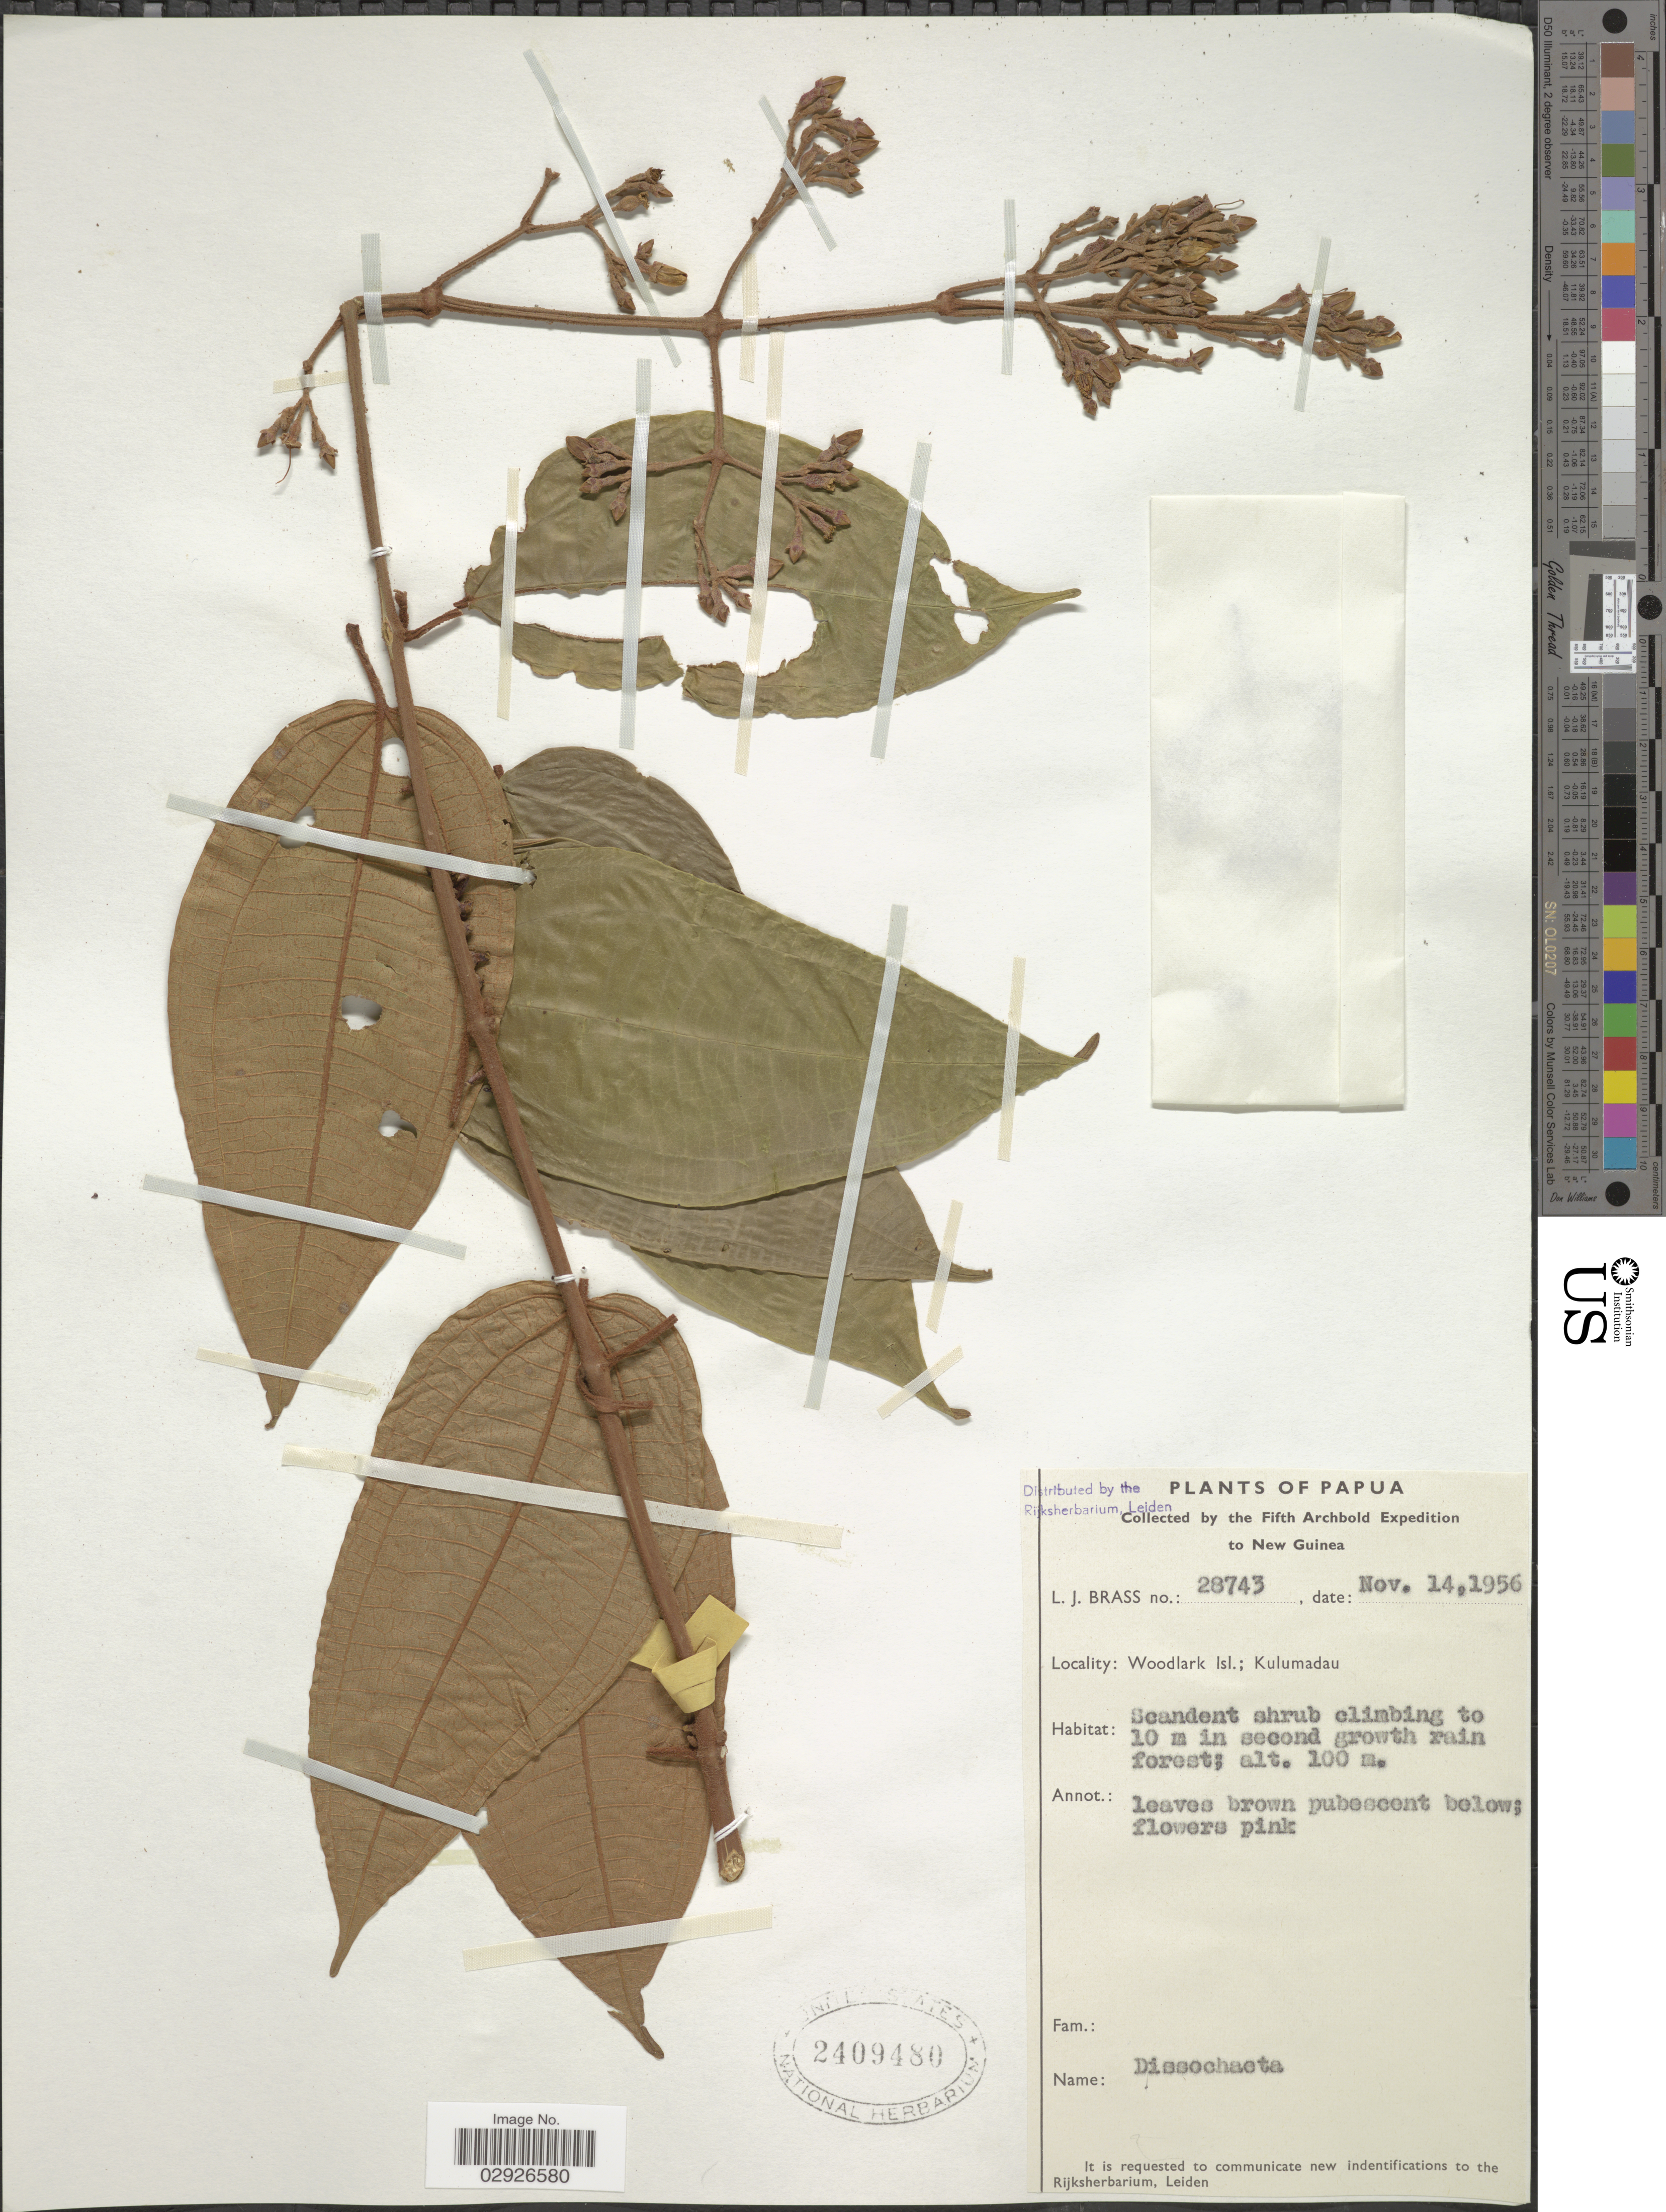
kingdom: Plantae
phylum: Tracheophyta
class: Magnoliopsida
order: Myrtales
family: Melastomataceae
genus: Dissochaeta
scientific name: Dissochaeta sp.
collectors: L. J. Brass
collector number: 28743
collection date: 1956-11-14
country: Papua New Guinea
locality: New Guinea. Woodlark Isl.; Kulumadau.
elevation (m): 100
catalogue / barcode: US 2409480